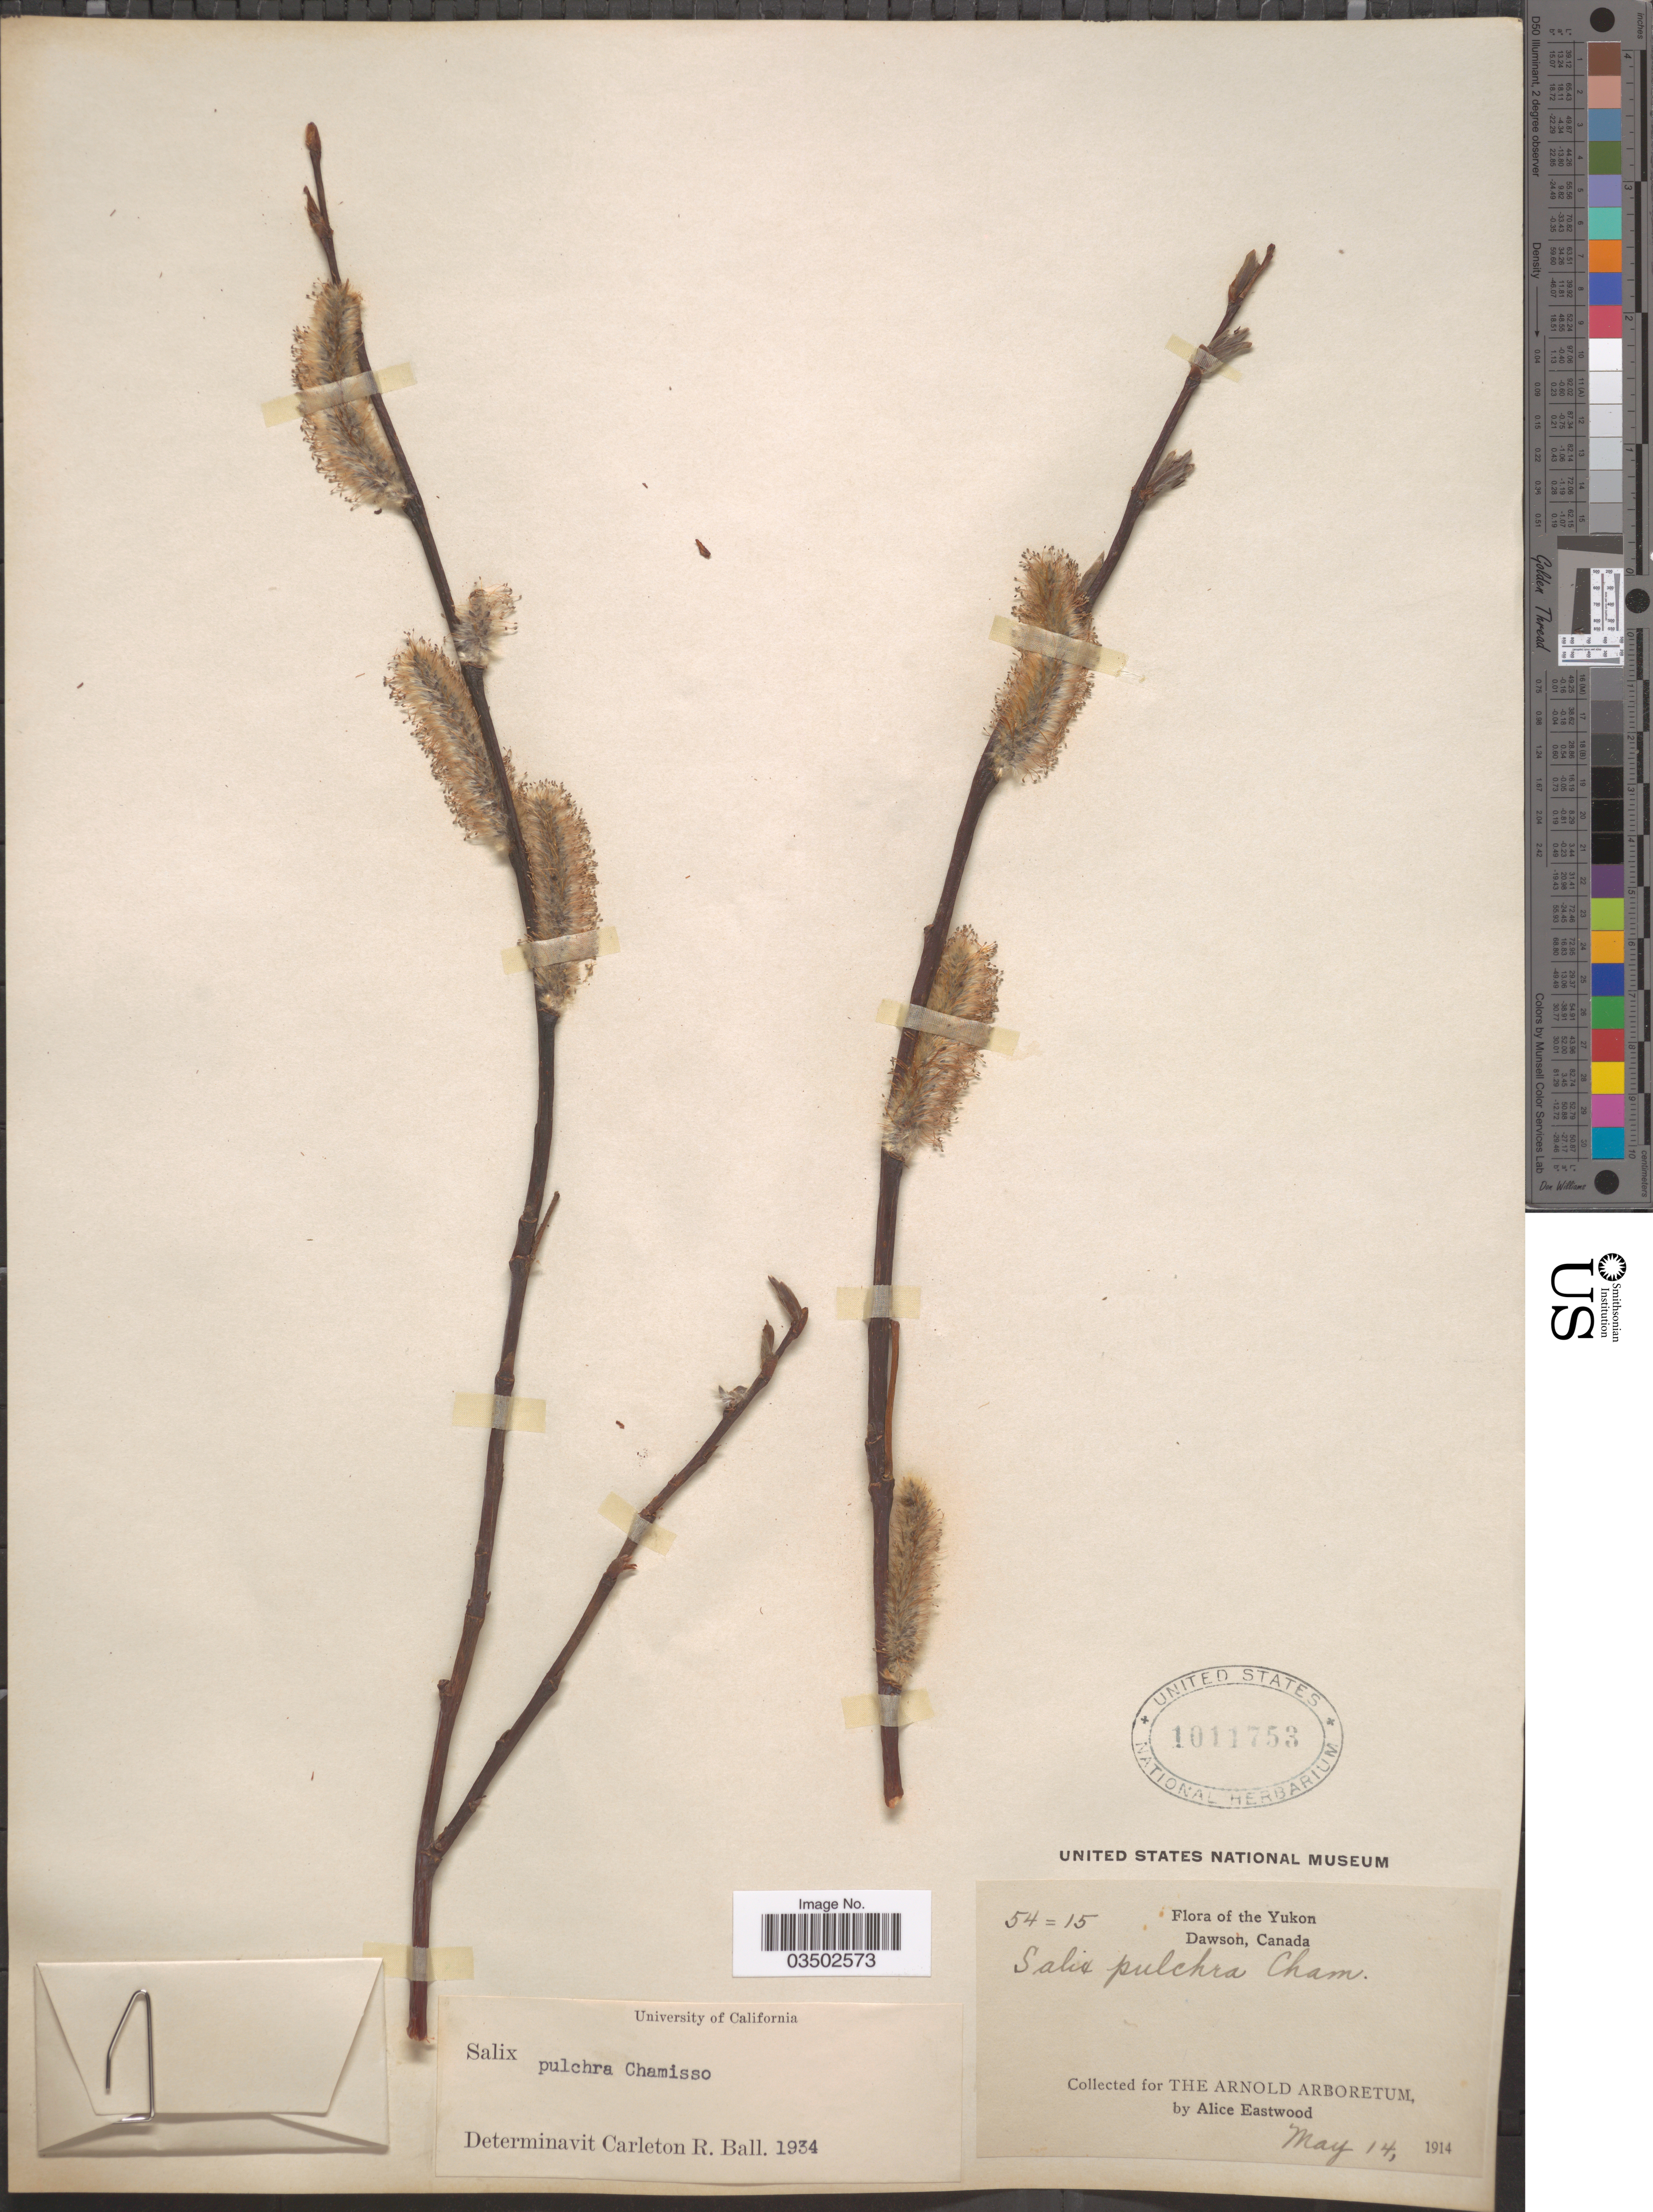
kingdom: Plantae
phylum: Tracheophyta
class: Magnoliopsida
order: Malpighiales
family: Salicaceae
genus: Salix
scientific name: Salix pulchra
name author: Cham.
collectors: A. Eastwood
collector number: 54=15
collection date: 1914-05-14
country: Canada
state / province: Yukon Territory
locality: Yukon. Dawson.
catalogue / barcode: US 1011753